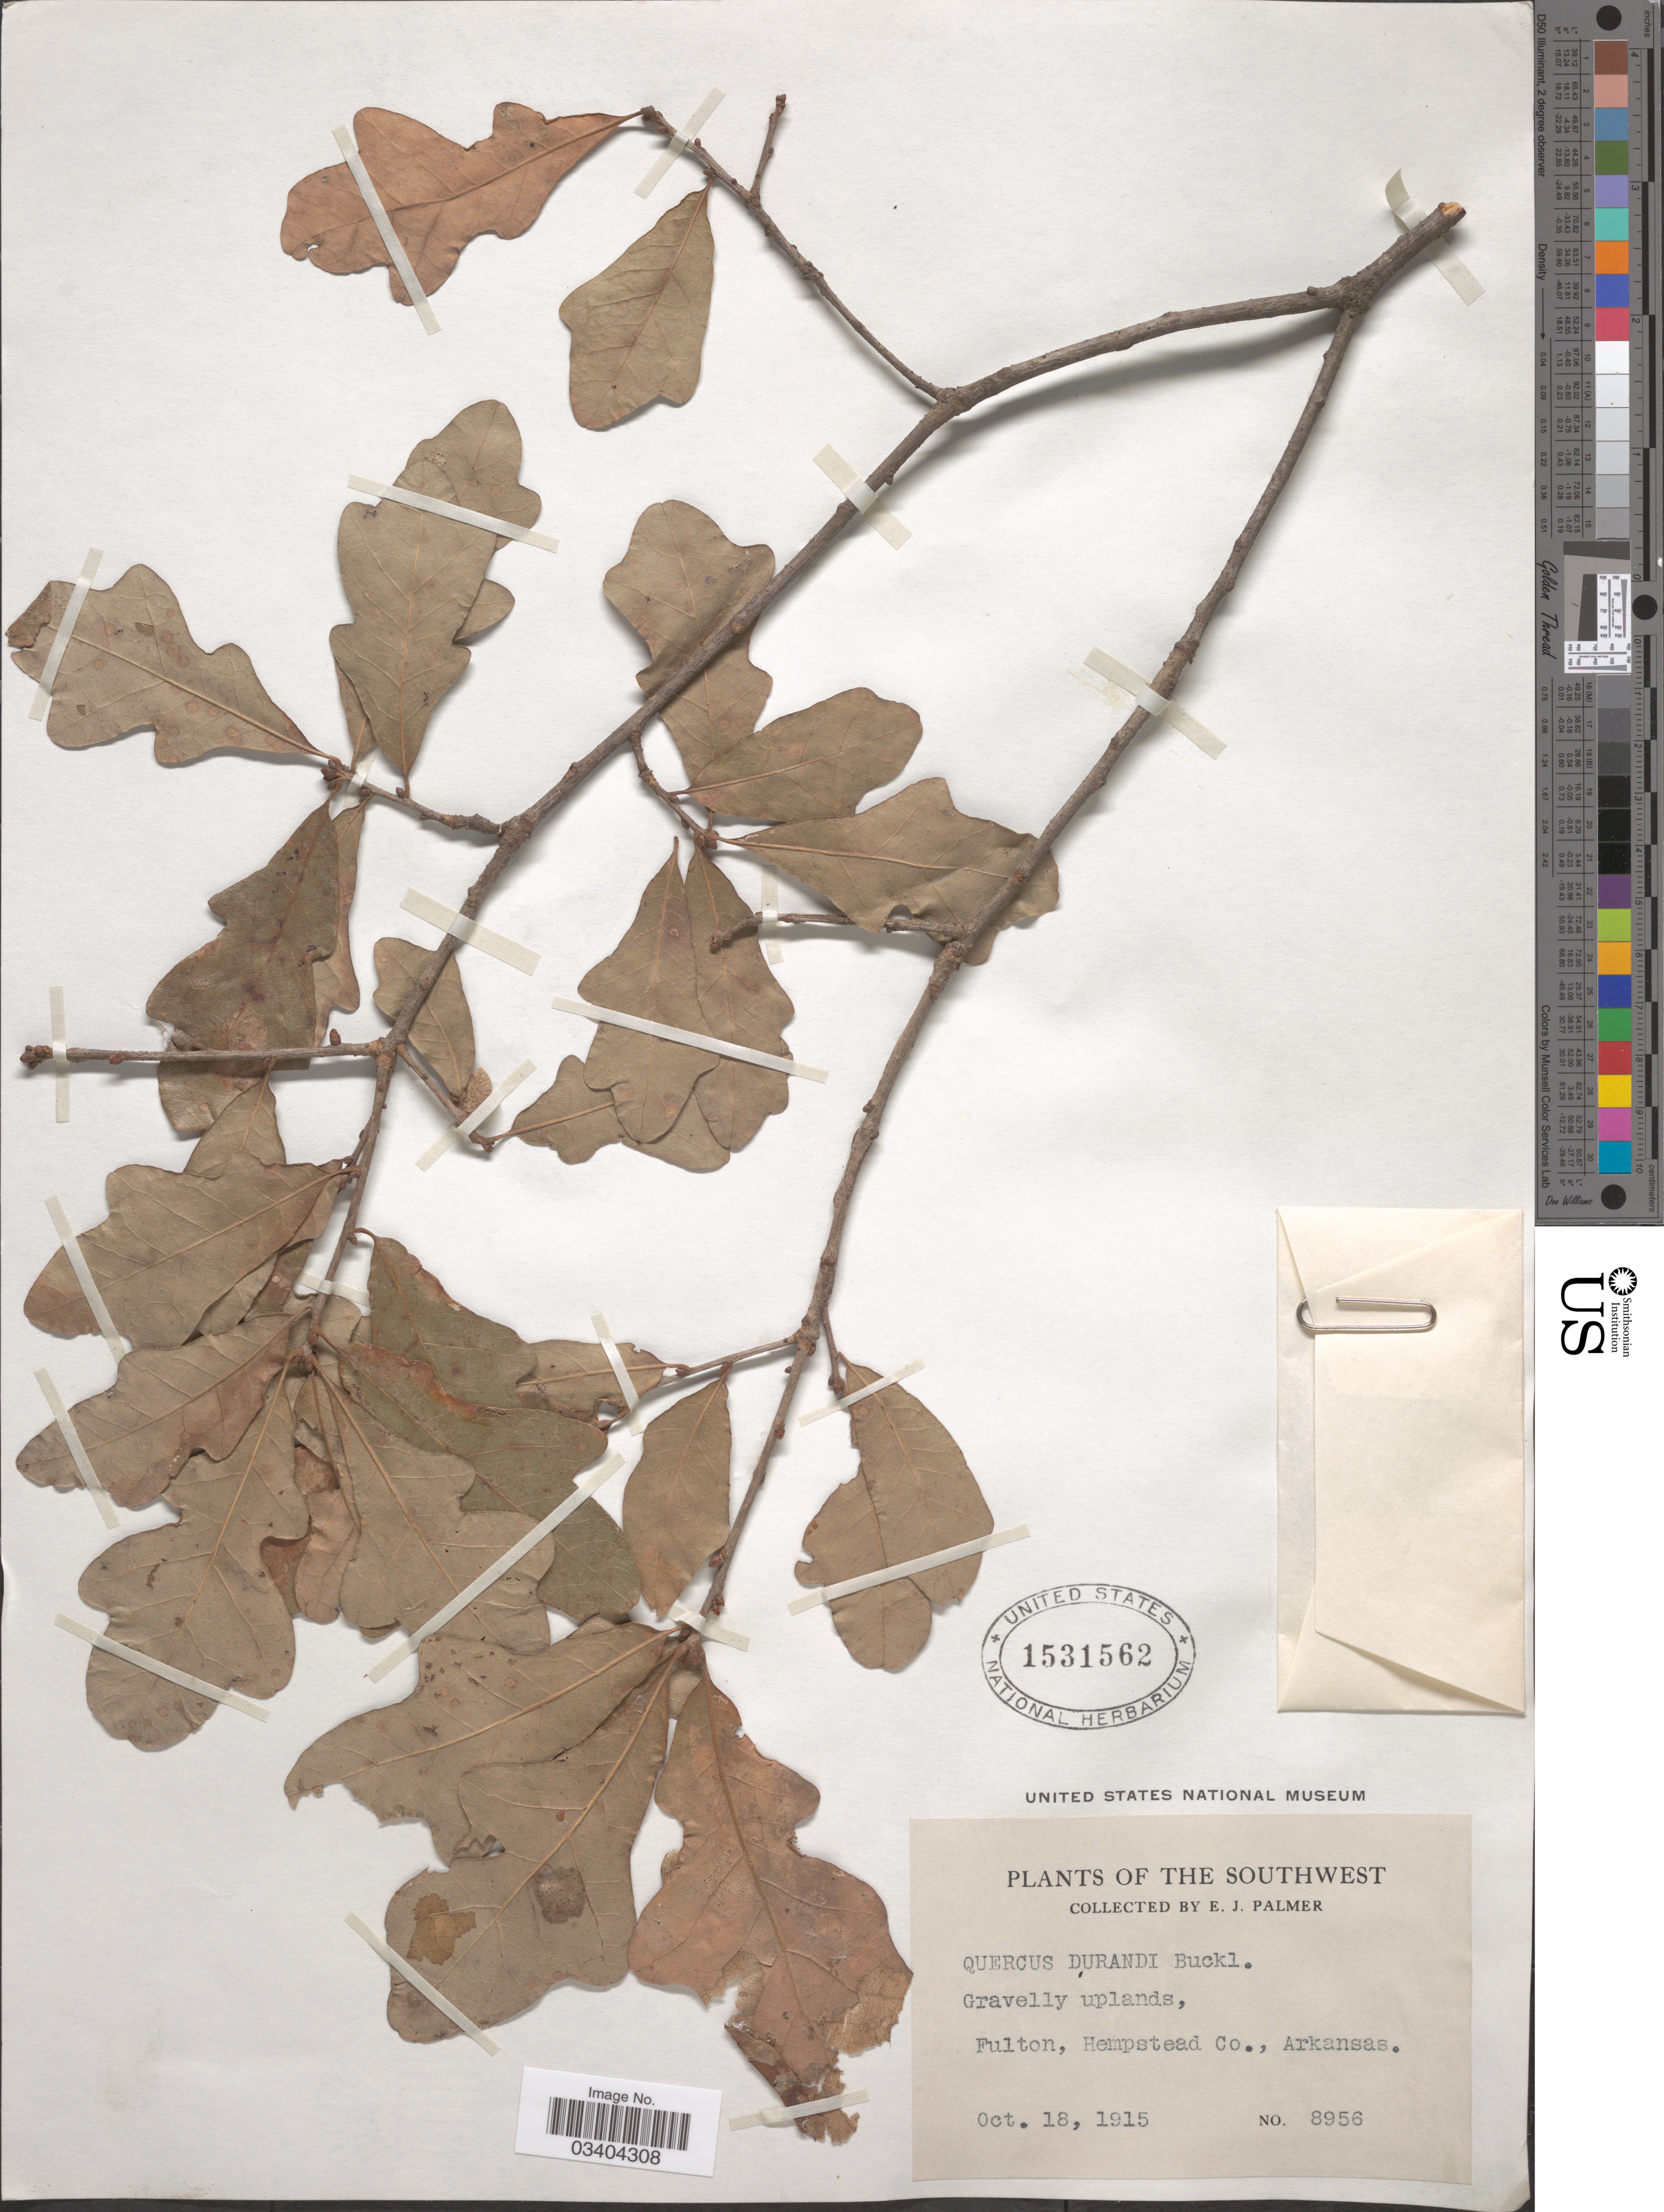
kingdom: Plantae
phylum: Tracheophyta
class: Magnoliopsida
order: Fagales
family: Fagaceae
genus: Quercus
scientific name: Quercus durandii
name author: Buckley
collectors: E. J. Palmer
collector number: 8956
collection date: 1915-10-18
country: United States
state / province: Arkansas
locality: The Southwest. Gravelly uplands, Fulton, Hempstead Co.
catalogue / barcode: US 1531562